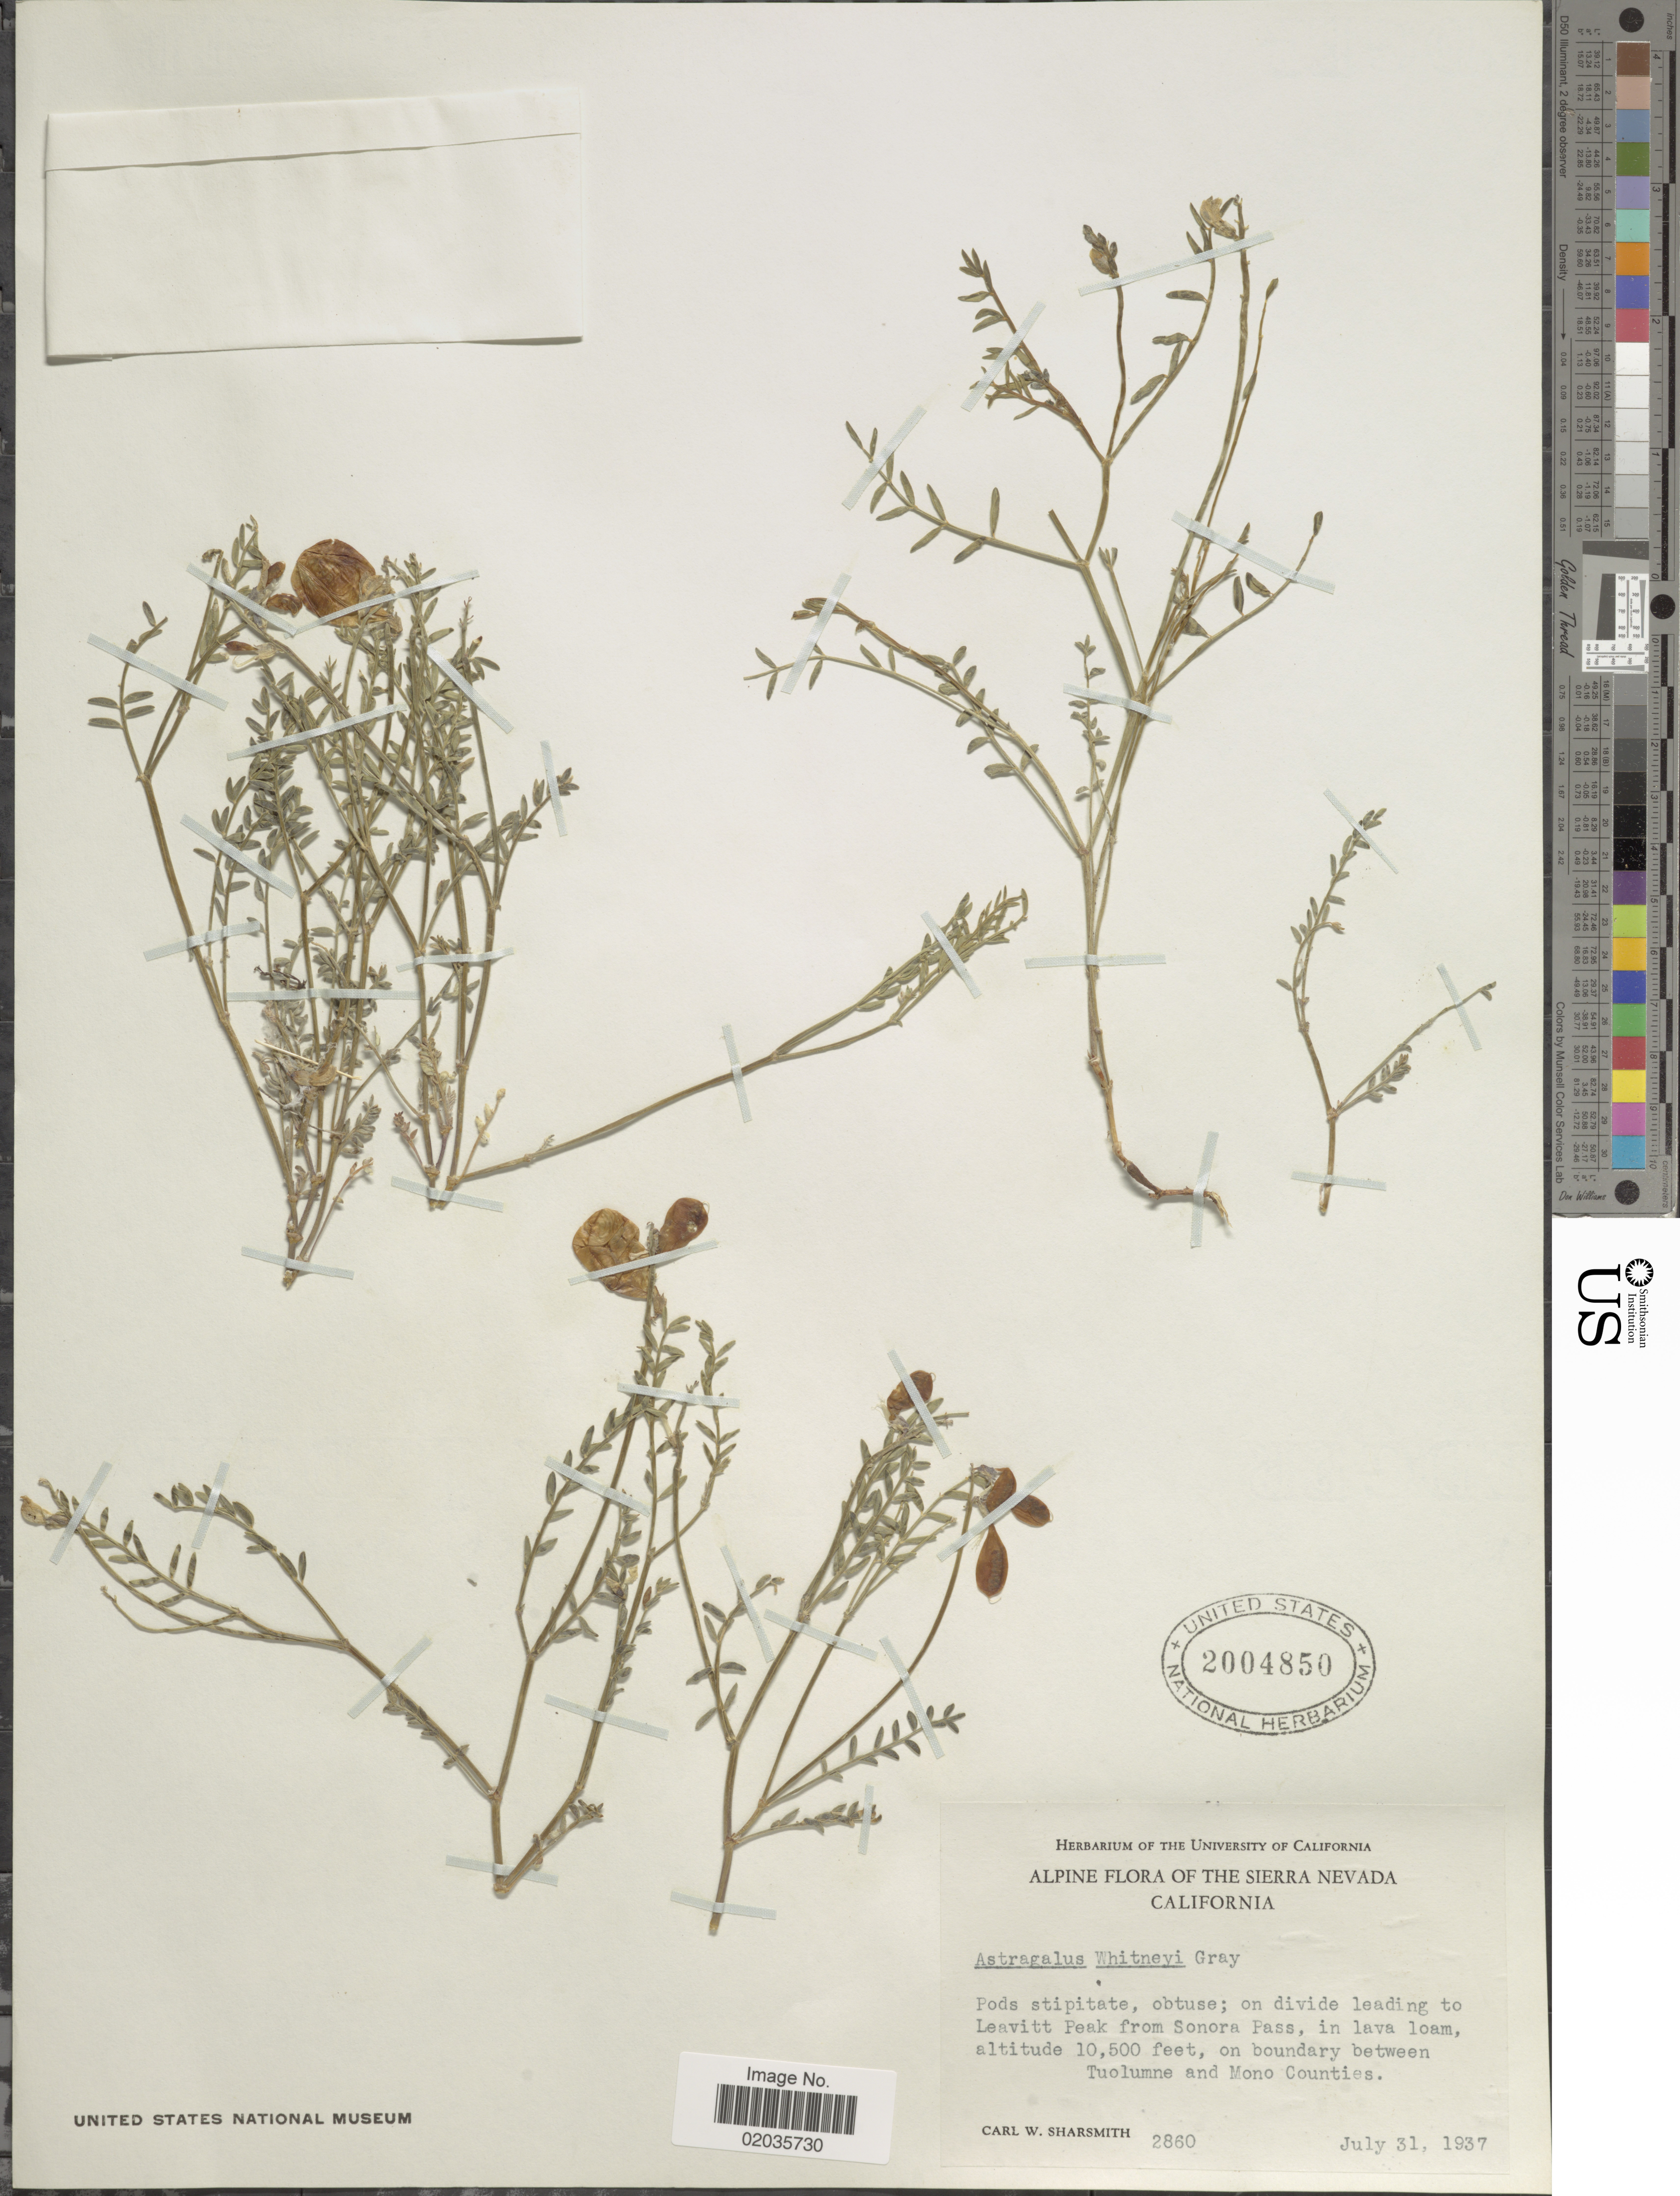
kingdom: Plantae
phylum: Tracheophyta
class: Magnoliopsida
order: Fabales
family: Fabaceae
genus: Astragalus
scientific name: Astragalus whitneyi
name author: A. Gray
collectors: C. Sharsmith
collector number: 2860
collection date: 1937-07-31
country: United States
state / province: California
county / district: Mono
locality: Alpine of the Sierra Nevada, on divide leading to Leavitt Peak from Sonora Pass, in lava loam, on boundary between Tulumne and Mono Counties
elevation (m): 3200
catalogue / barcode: US 2004850